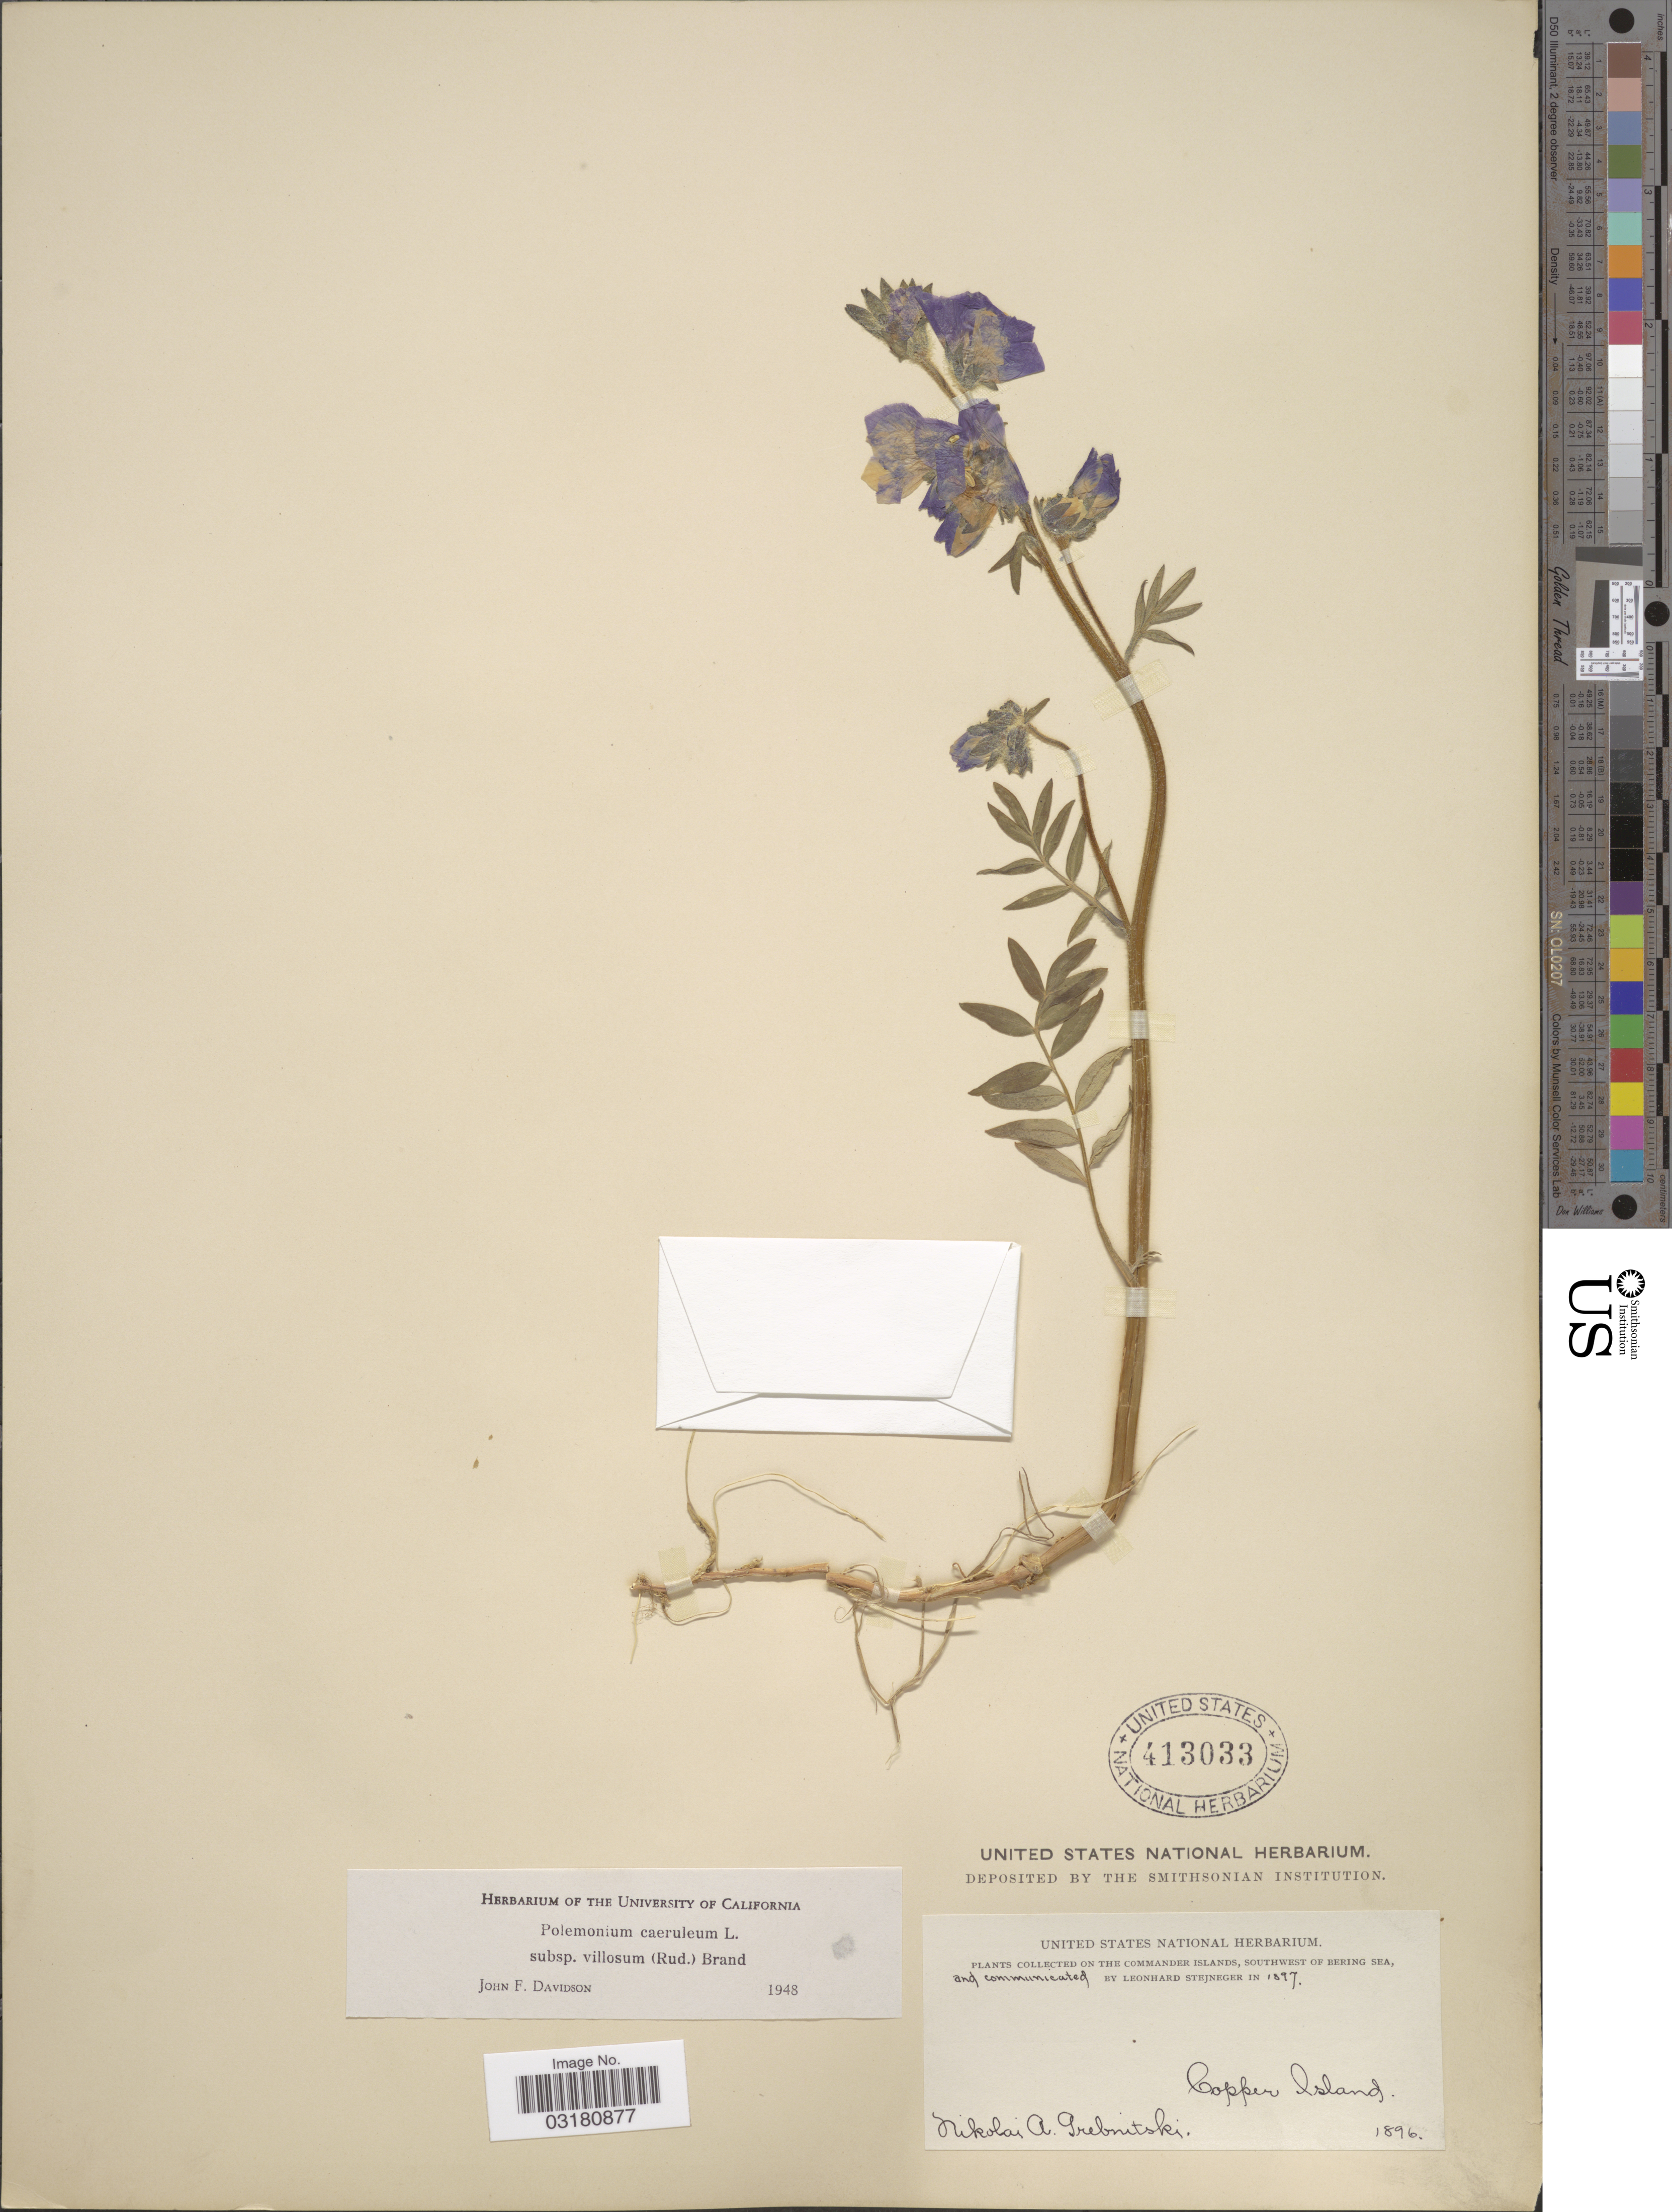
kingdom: Plantae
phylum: Tracheophyta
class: Magnoliopsida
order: Ericales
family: Polemoniaceae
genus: Polemonium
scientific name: Polemonium caeruleum subsp. villosum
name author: (Rudolph ex Georgi) Brand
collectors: N. Grebnitski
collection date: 1896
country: Russian Federation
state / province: Kamchatka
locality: On the Commander Islands, southwest of Bering Sea. Copper Island.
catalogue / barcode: US 413033